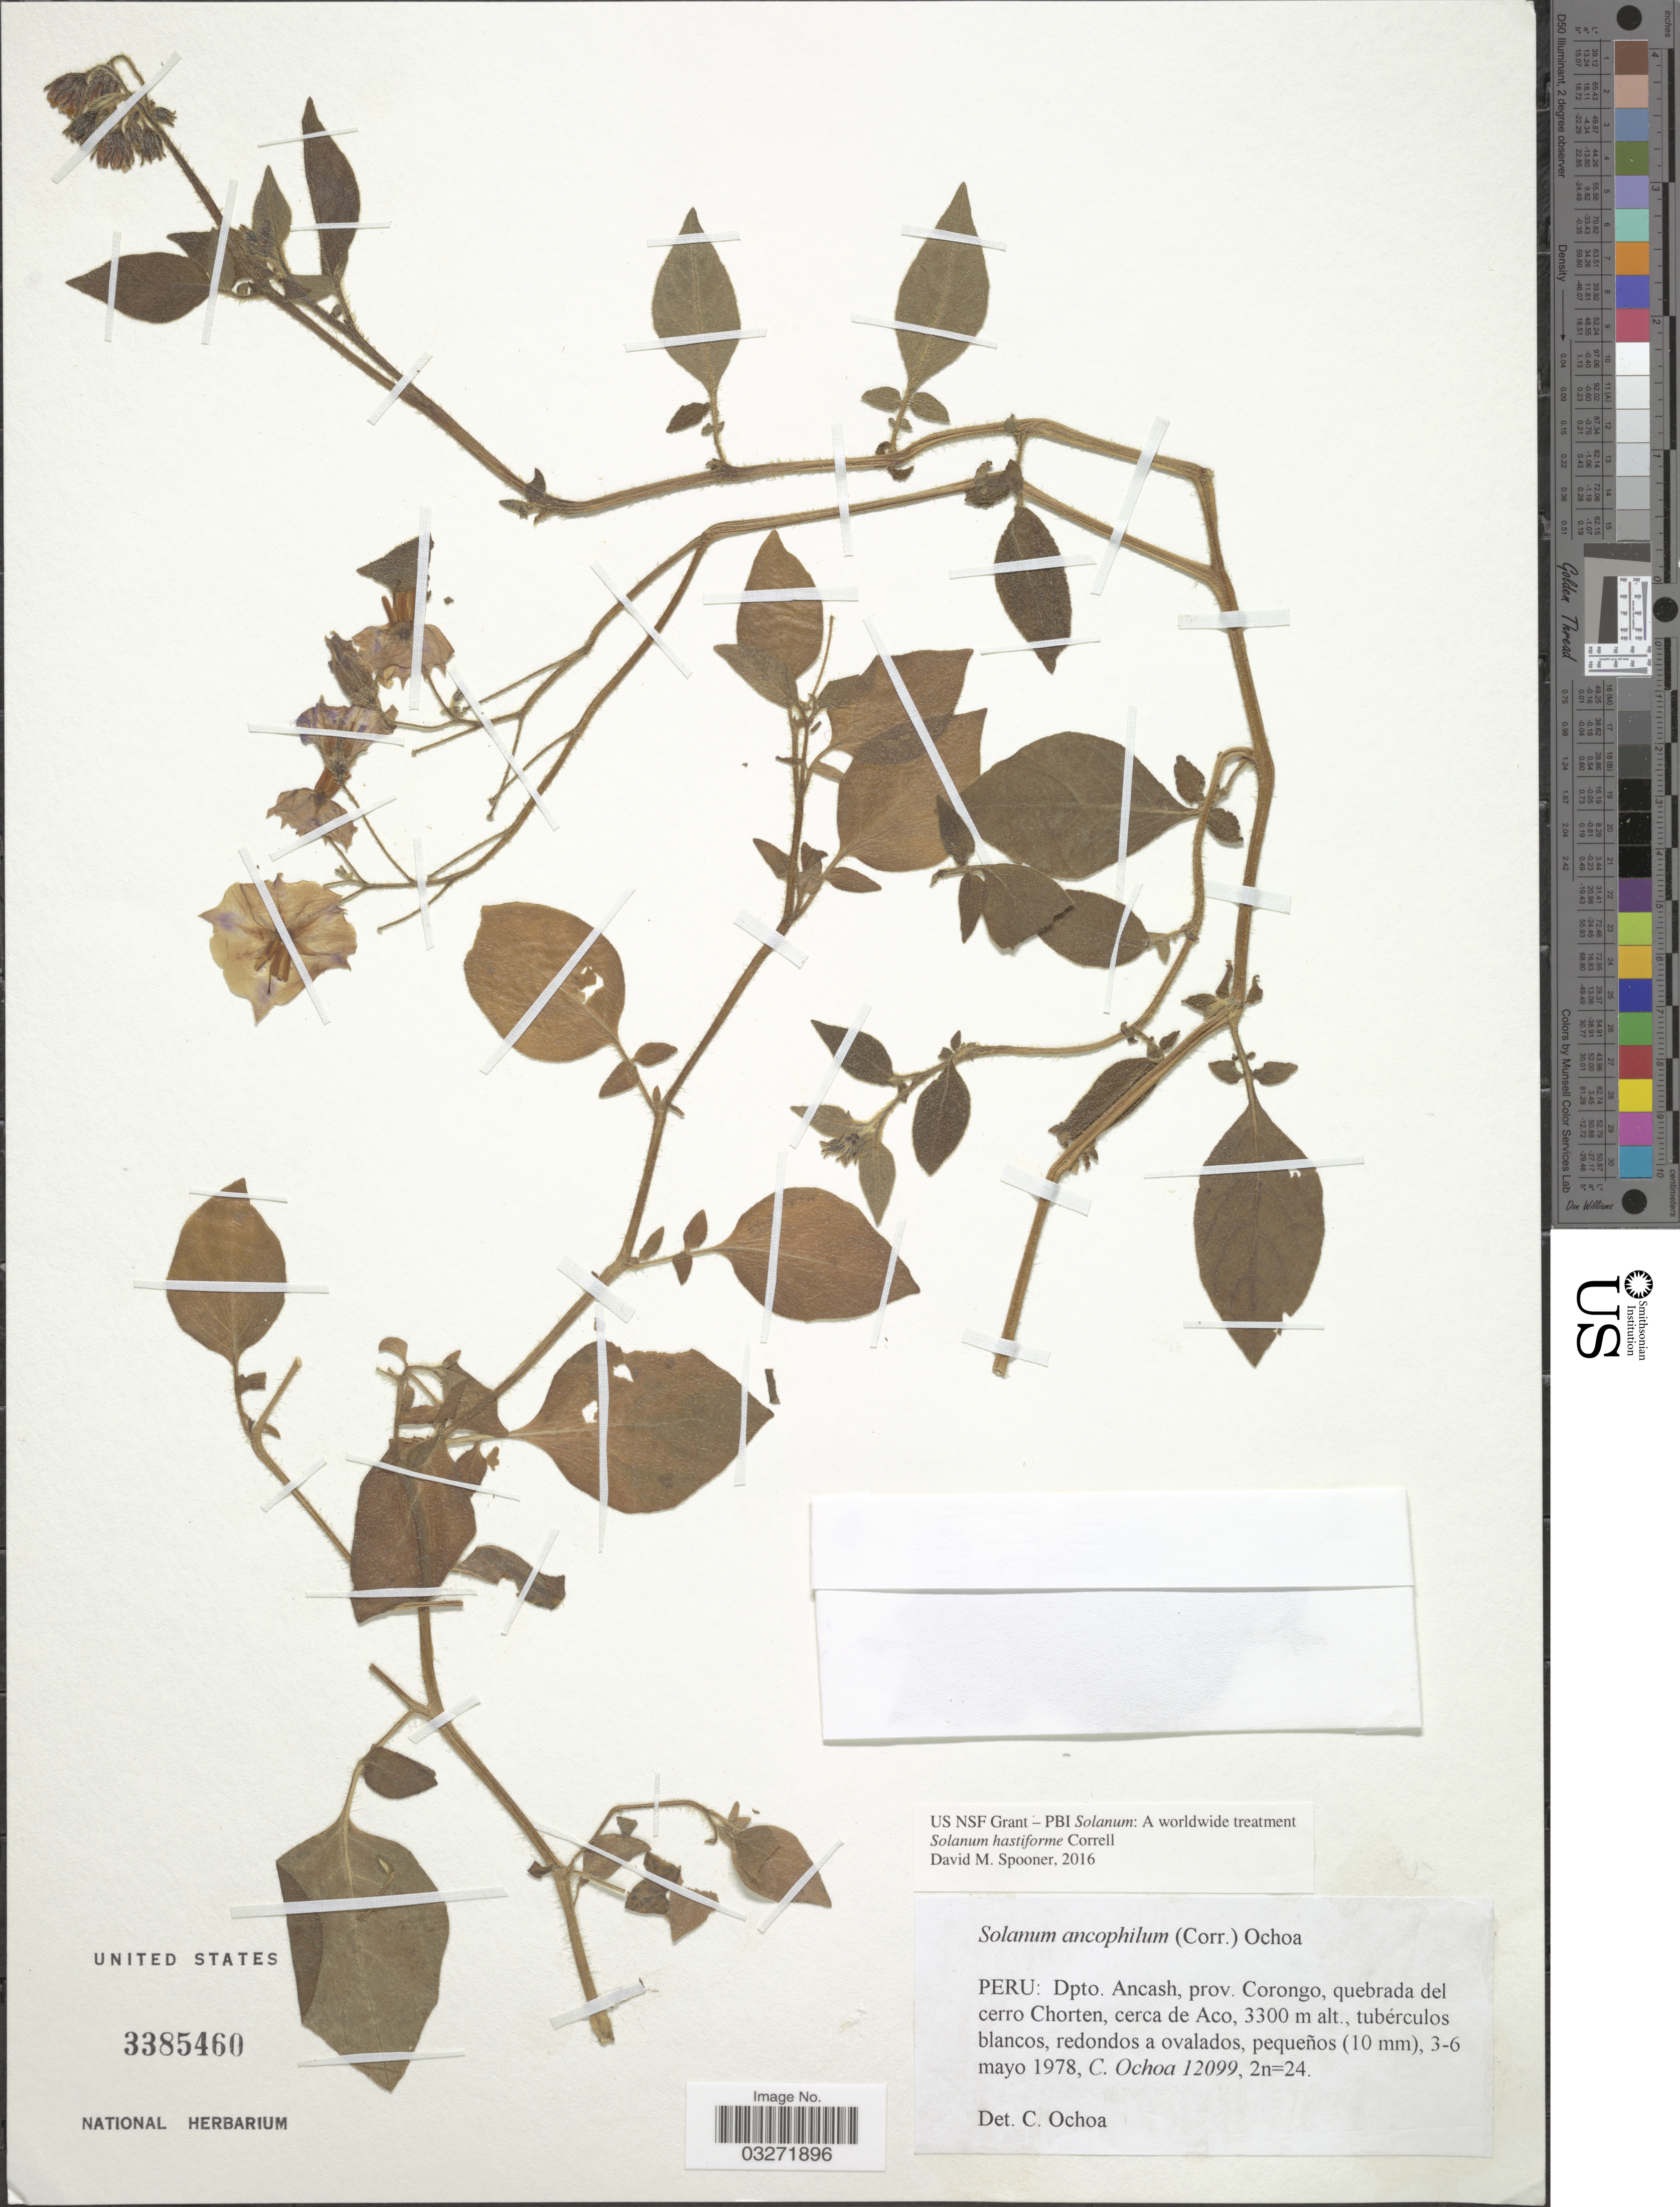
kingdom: Plantae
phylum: Tracheophyta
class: Magnoliopsida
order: Solanales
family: Solanaceae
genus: Solanum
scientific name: Solanum hastiforme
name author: Correll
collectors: C. Ochoa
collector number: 12099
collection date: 1978-05-03/1978-05-06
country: Peru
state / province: Ancash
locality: Dpto. Ancash, prov. Corongo, quebrada del cerro Chorten, cerca de Aco.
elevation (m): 3300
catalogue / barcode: US 3385460